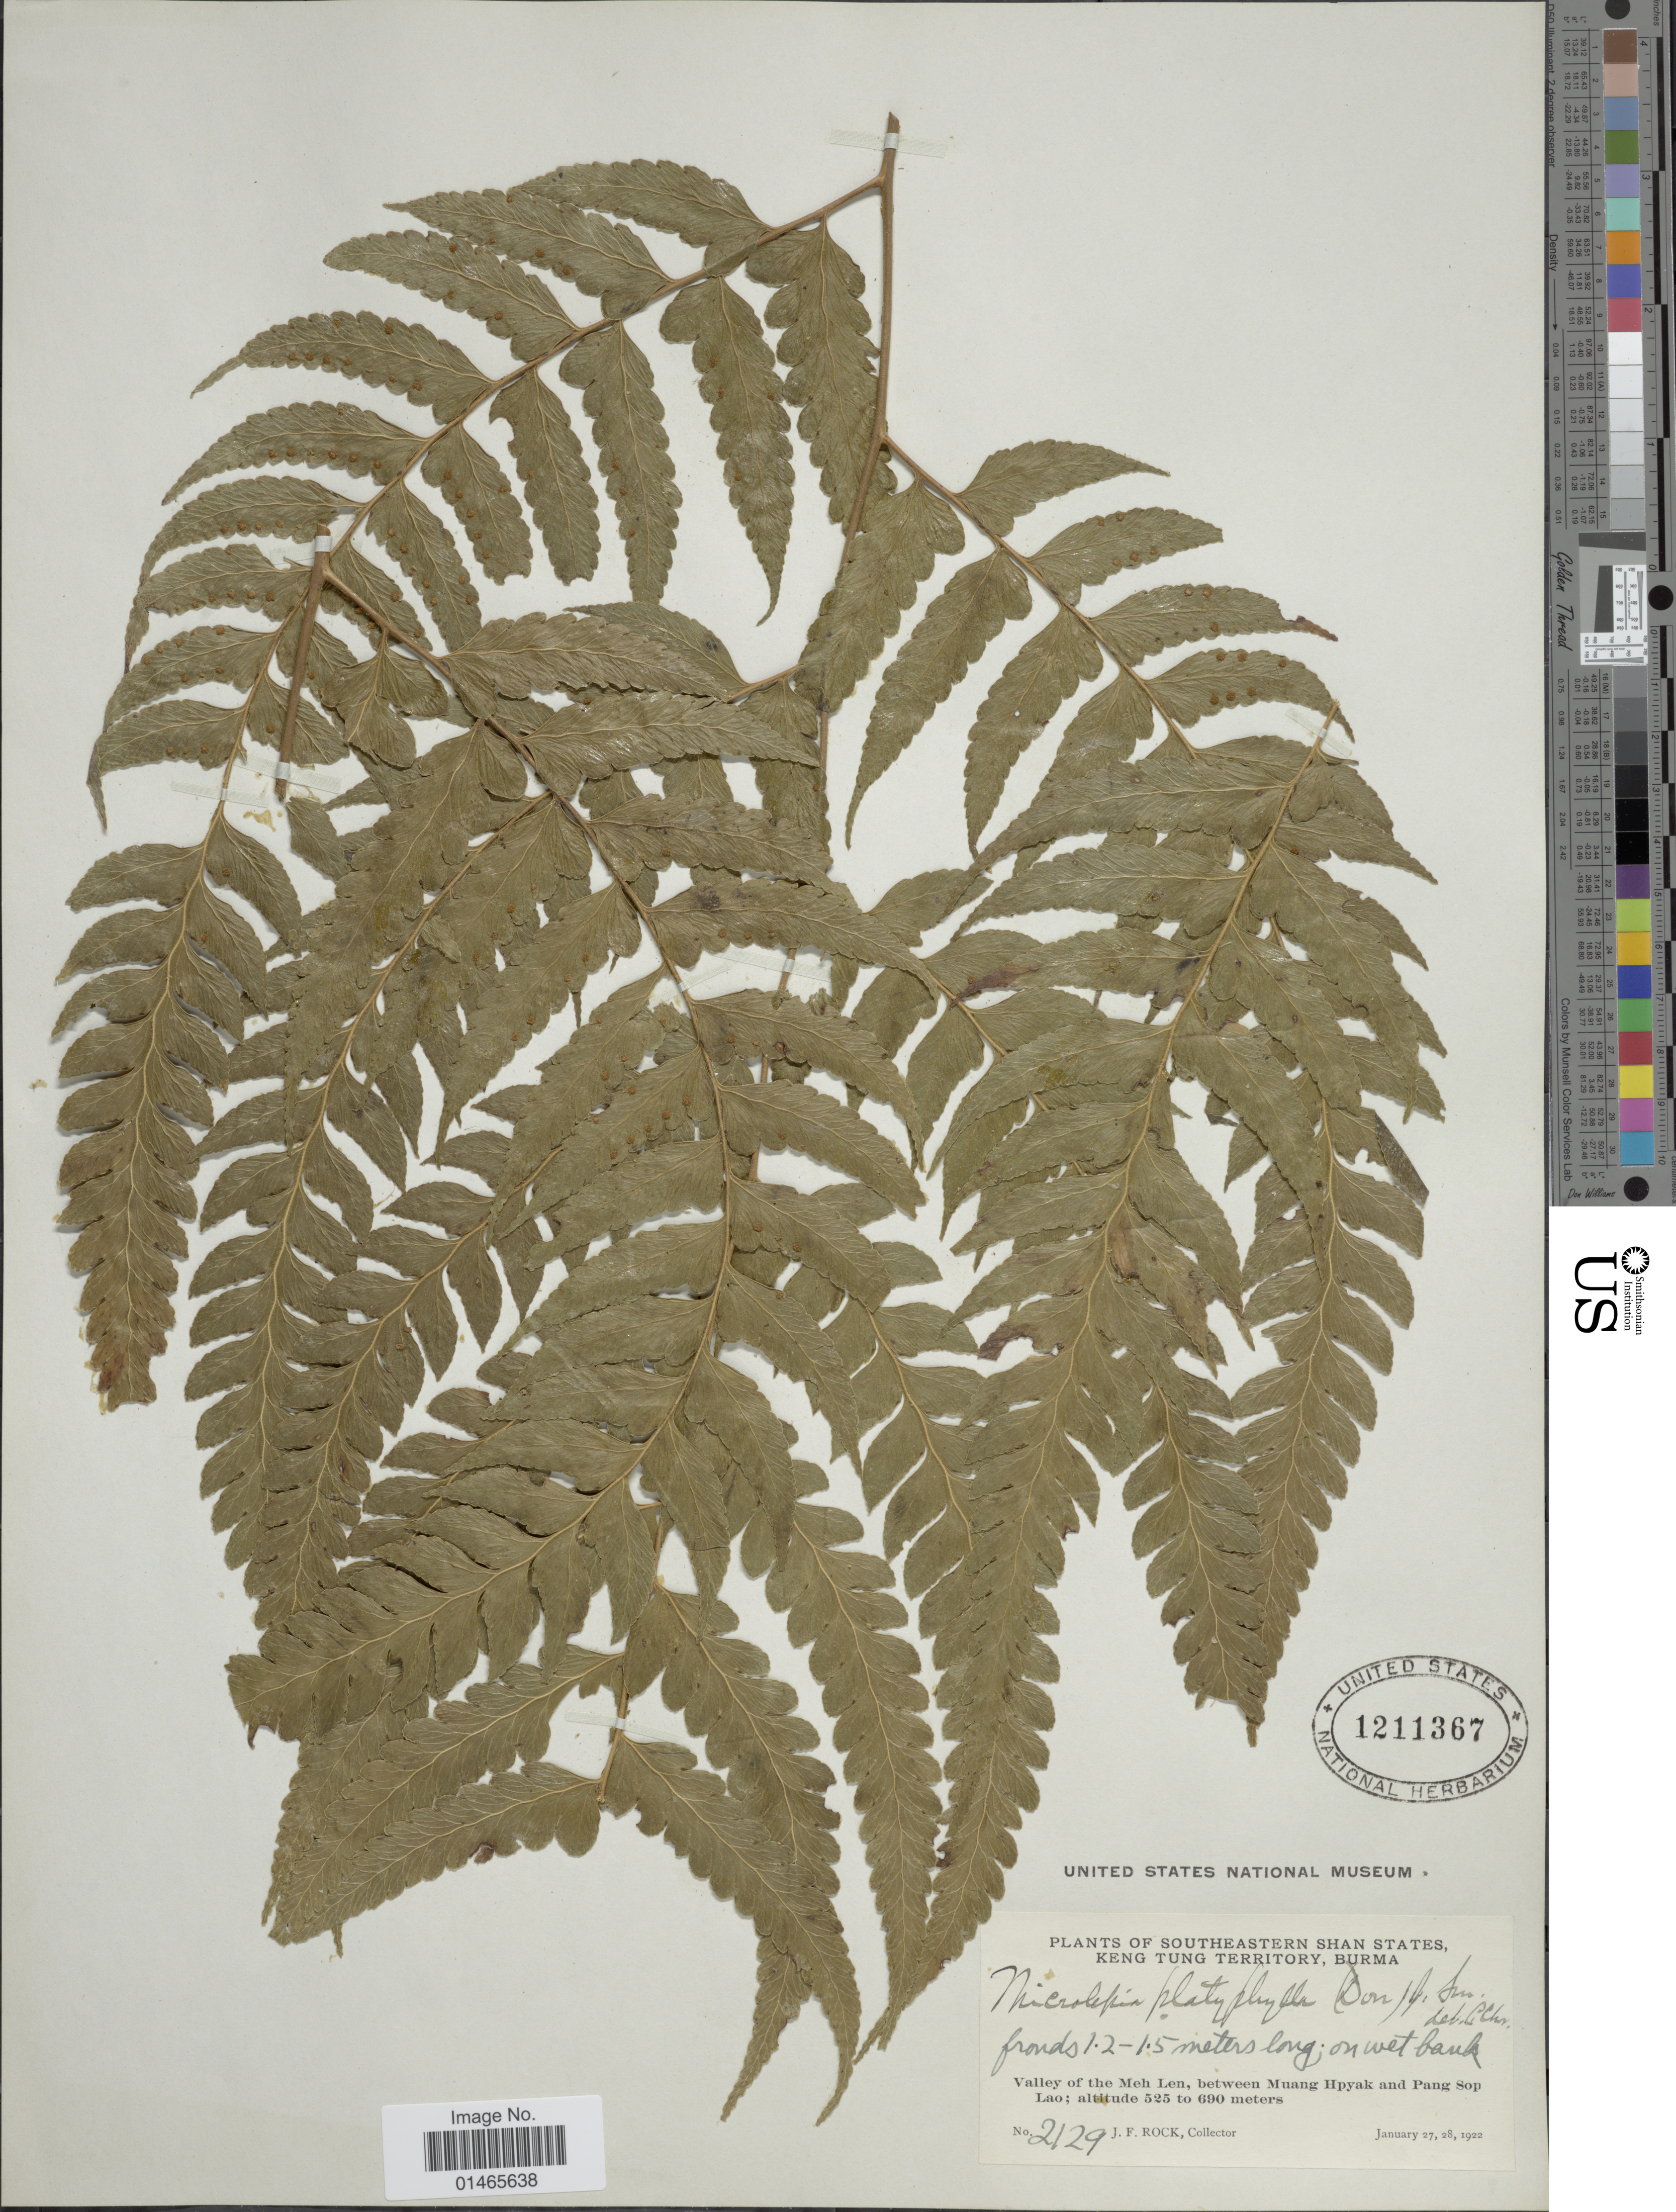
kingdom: Plantae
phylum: Tracheophyta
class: Polypodiopsida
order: Polypodiales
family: Dennstaedtiaceae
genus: Microlepia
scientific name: Microlepia platyphylla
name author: (D. Don) J. Sm.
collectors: J. Rock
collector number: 2129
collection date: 1922-01-27/1922-01-28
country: Myanmar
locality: Southeastern Shan States, Keng Tung Territory, Valley of the Meh Len, between Muang Hpyak and Pang Sop Lao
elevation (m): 525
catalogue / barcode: US 1211367